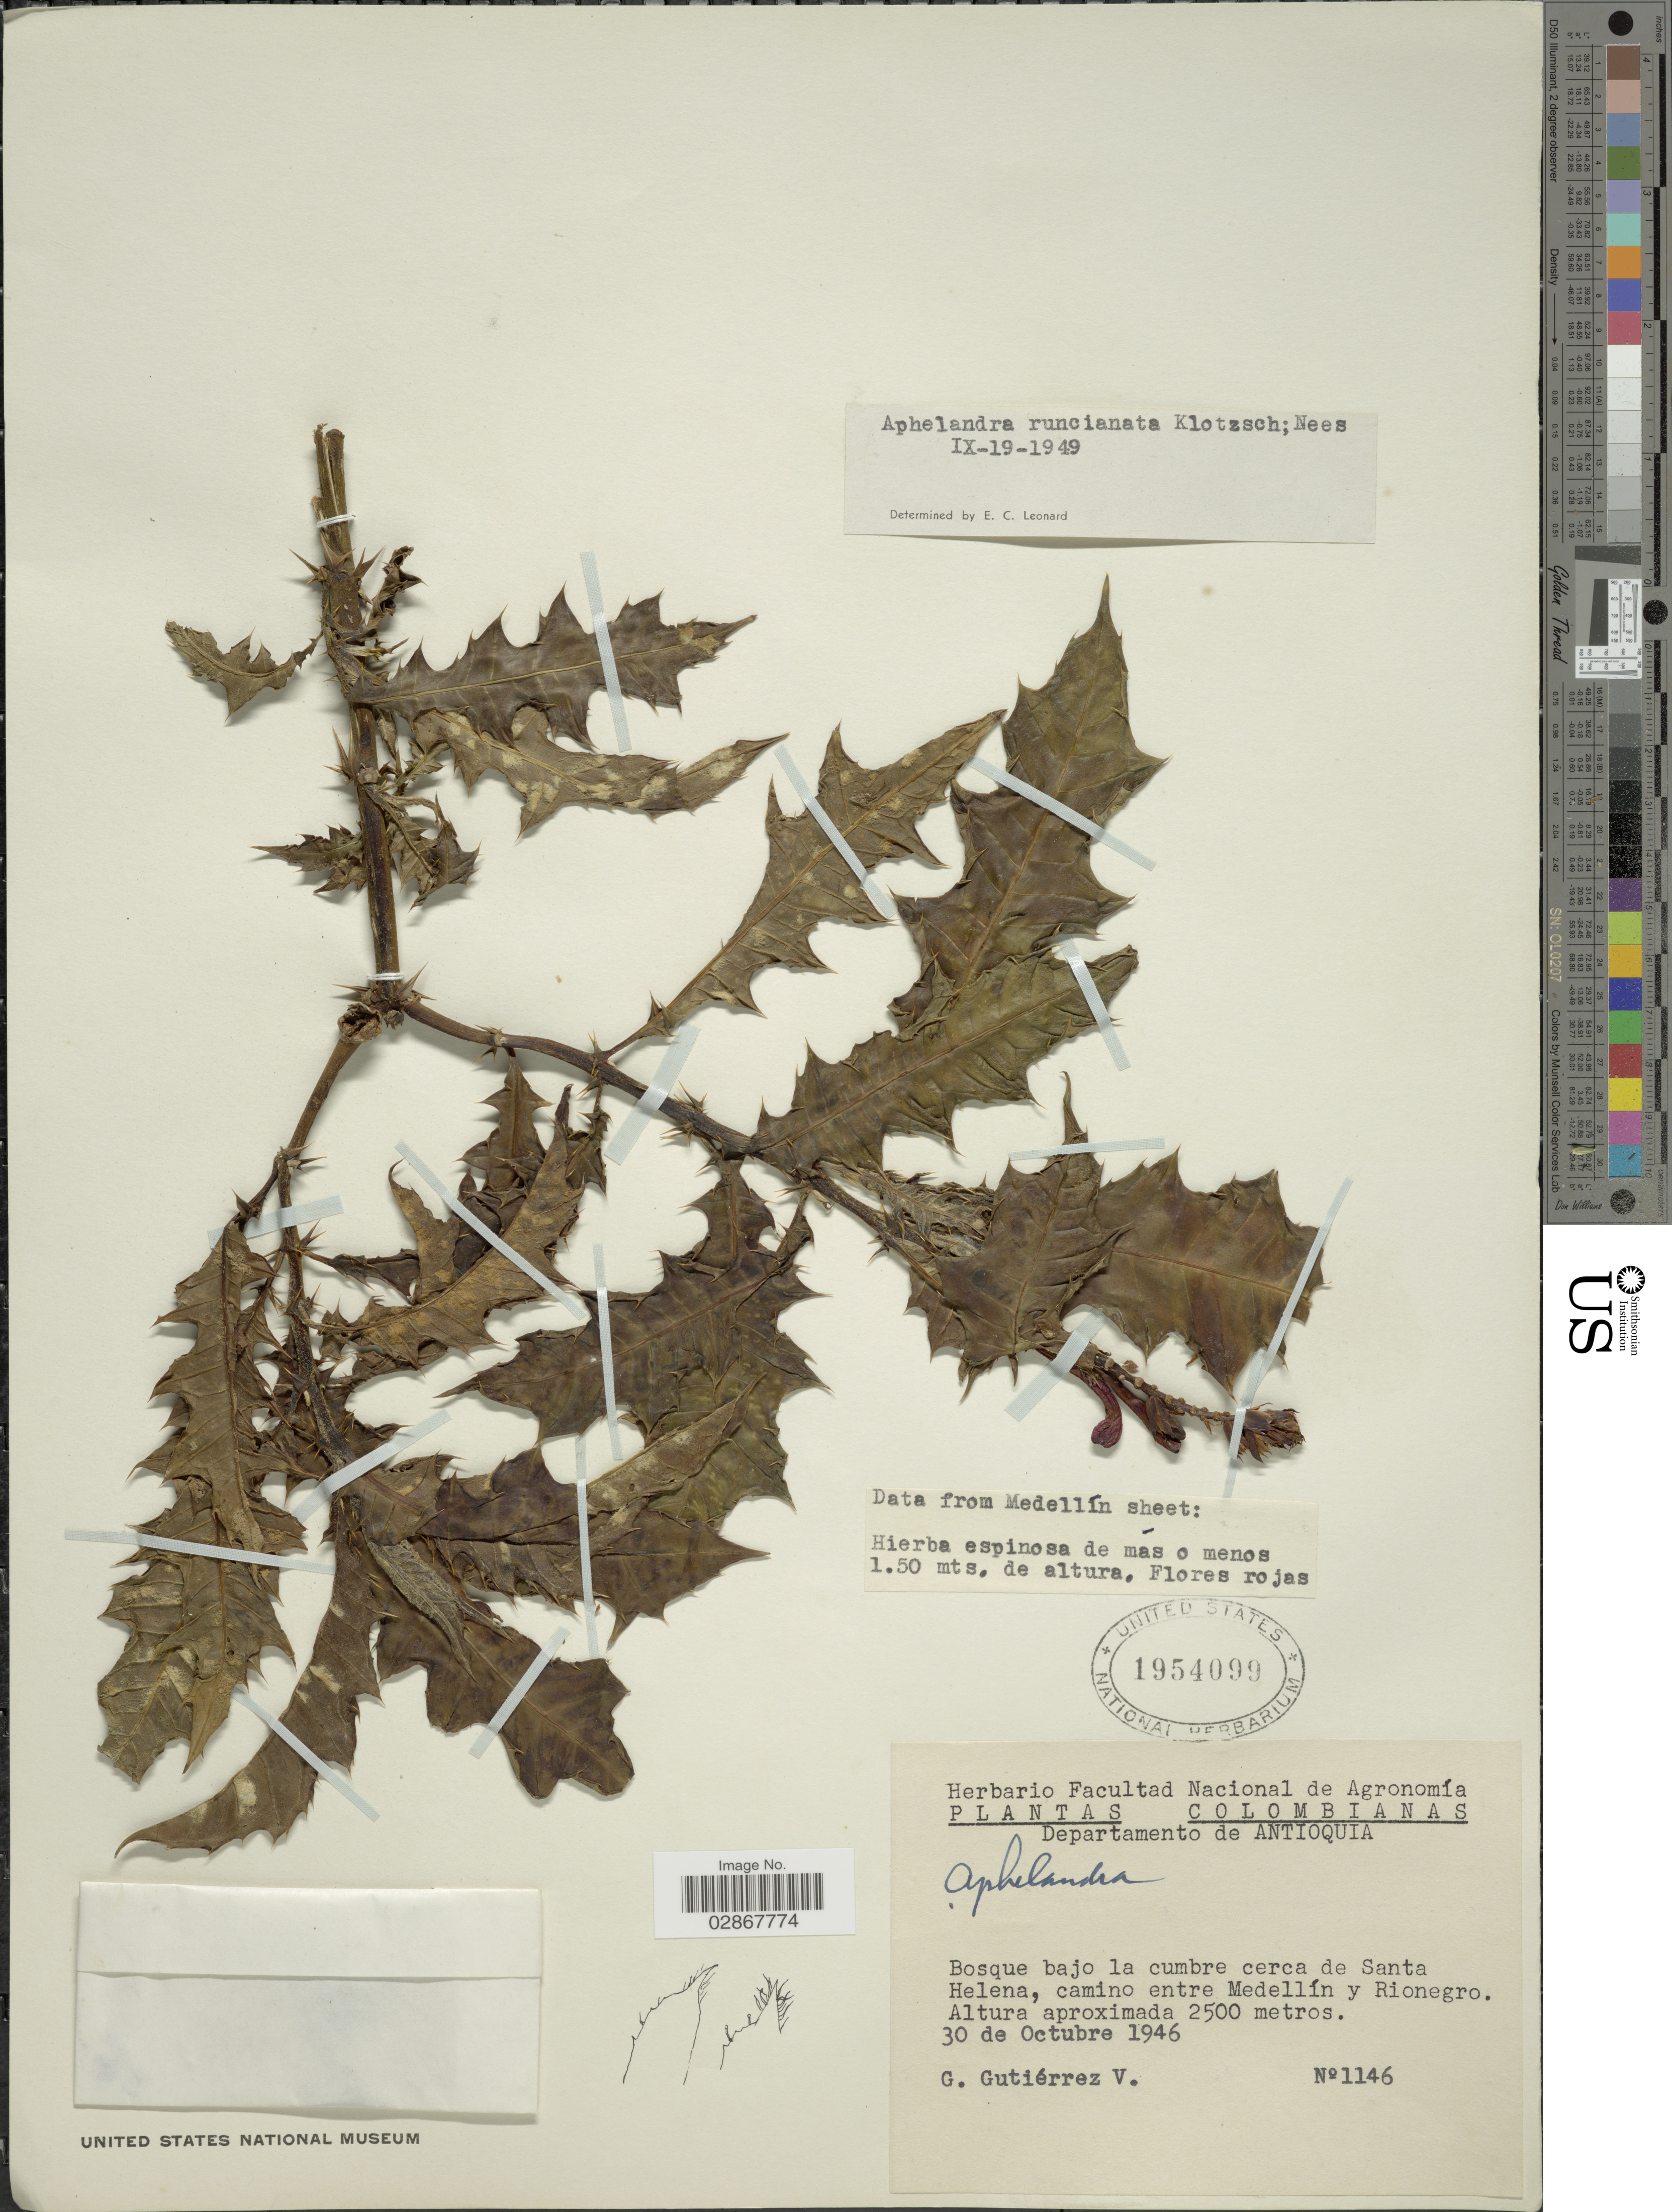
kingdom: Plantae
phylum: Tracheophyta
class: Magnoliopsida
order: Lamiales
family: Acanthaceae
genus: Aphelandra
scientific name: Aphelandra runcinata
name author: Klotzsch ex Nees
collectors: G. Gutiérrez V.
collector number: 1146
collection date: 1946-10-30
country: Colombia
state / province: Antioquia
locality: Departamento de Antioquia. Bajo la cumbre cerca de Santa Helena, camino entre Nedellín y Rionegro.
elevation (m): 2500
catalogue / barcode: US 1954099